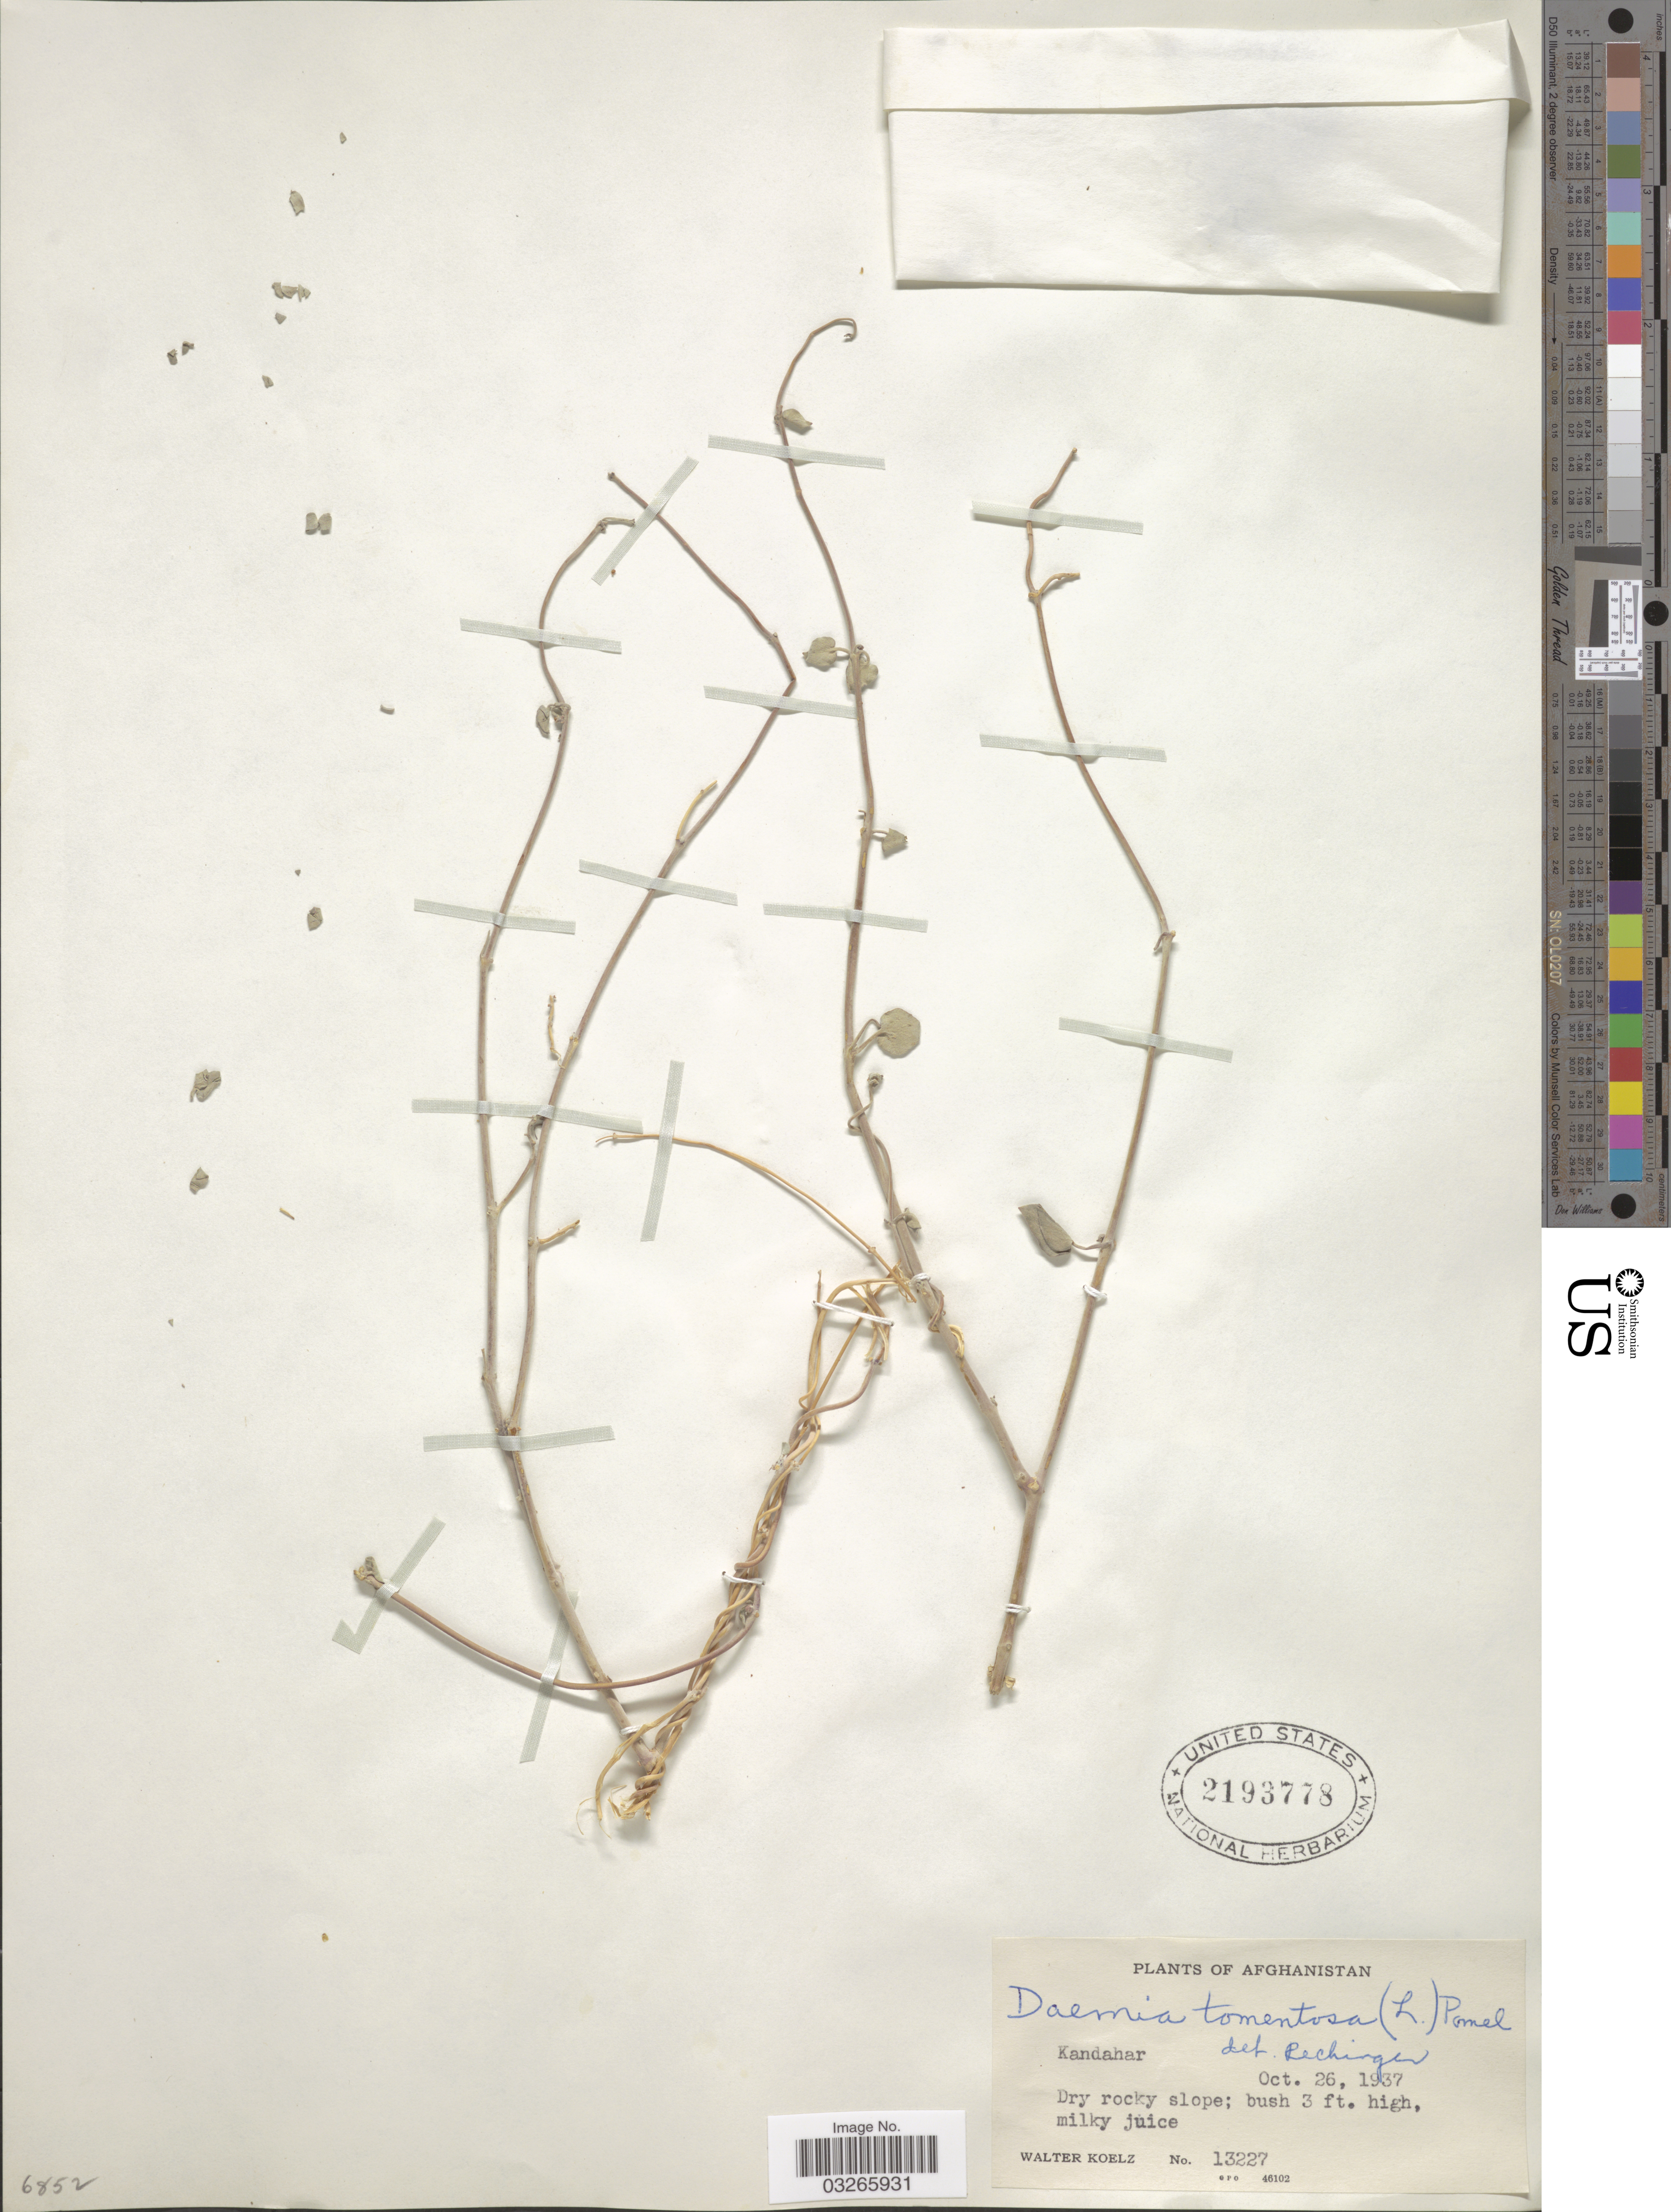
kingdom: Plantae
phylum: Tracheophyta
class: Magnoliopsida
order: Gentianales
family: Apocynaceae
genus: Doemia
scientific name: Doemia tomentosa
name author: (L.) Pomel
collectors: W. N. Koelz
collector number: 13227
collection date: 1937-10-26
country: Afghanistan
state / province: Kandahar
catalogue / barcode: US 2193778